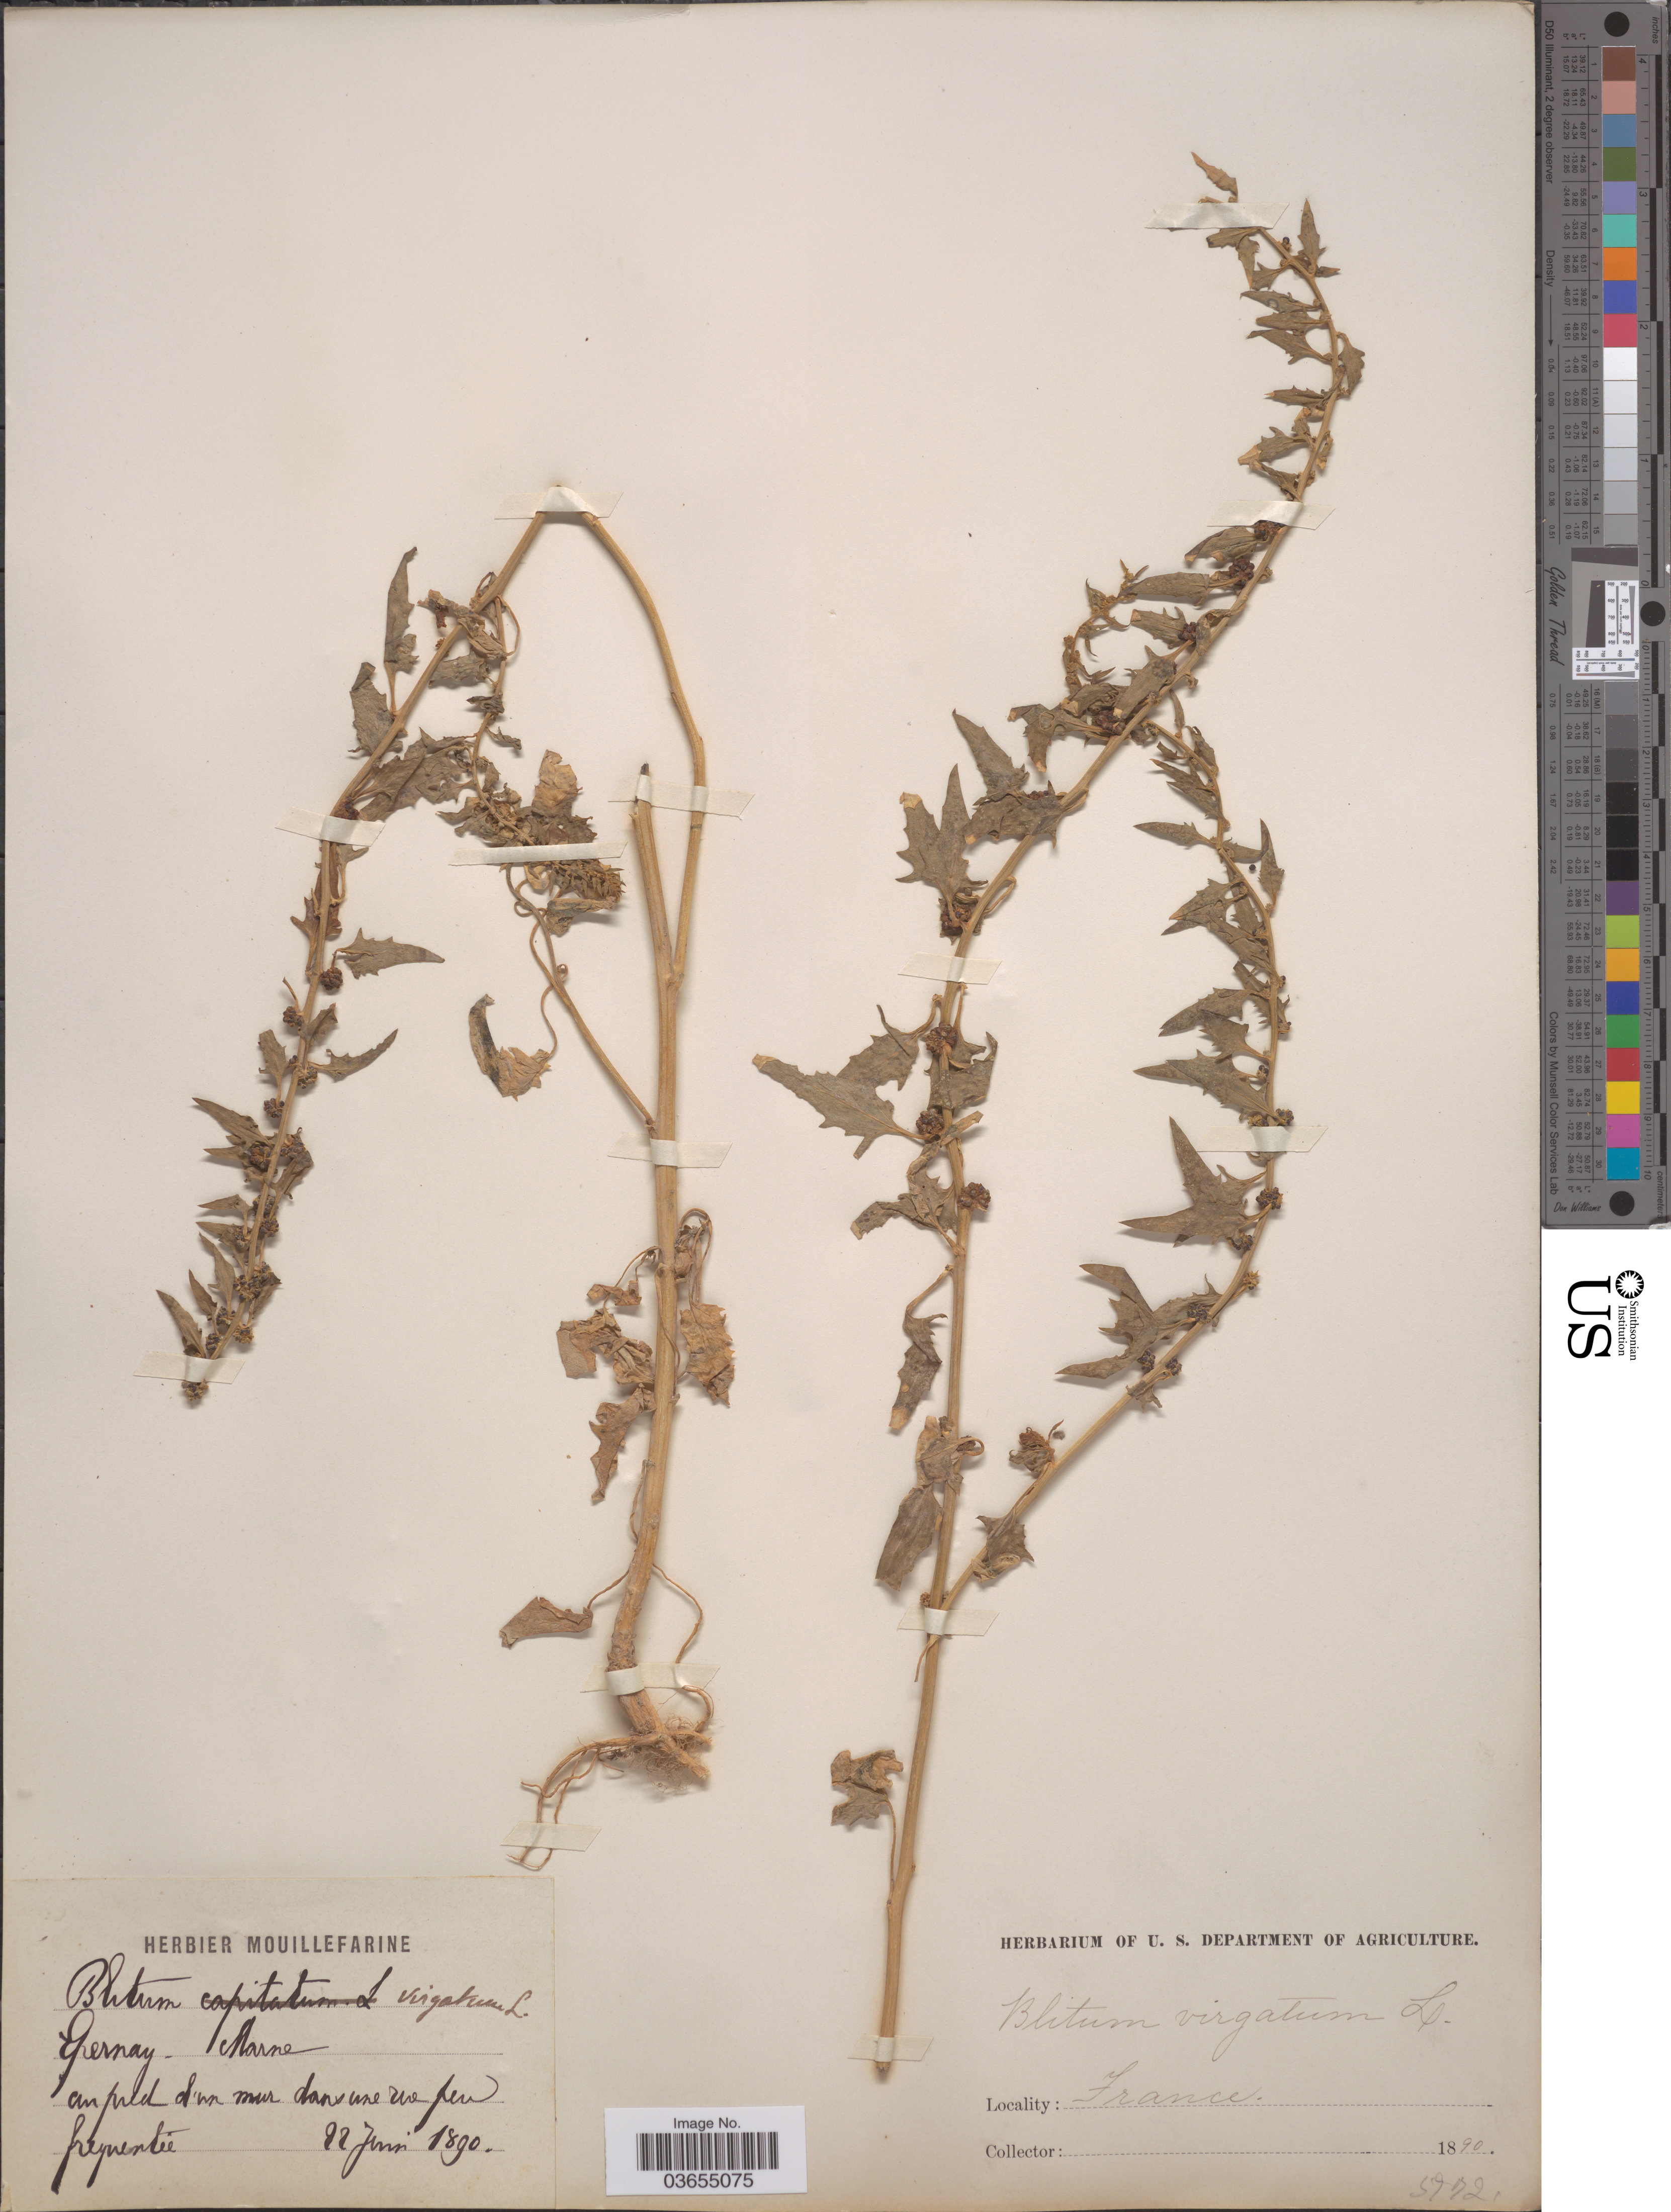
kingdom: Plantae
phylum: Tracheophyta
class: Magnoliopsida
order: Caryophyllales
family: Amaranthaceae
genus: Chenopodium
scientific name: Chenopodium virgatum Lunell, nom. illeg.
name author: Lunell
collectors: ex herb. Mouillefarine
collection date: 1890-06-22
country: France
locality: Epernay-Marne.